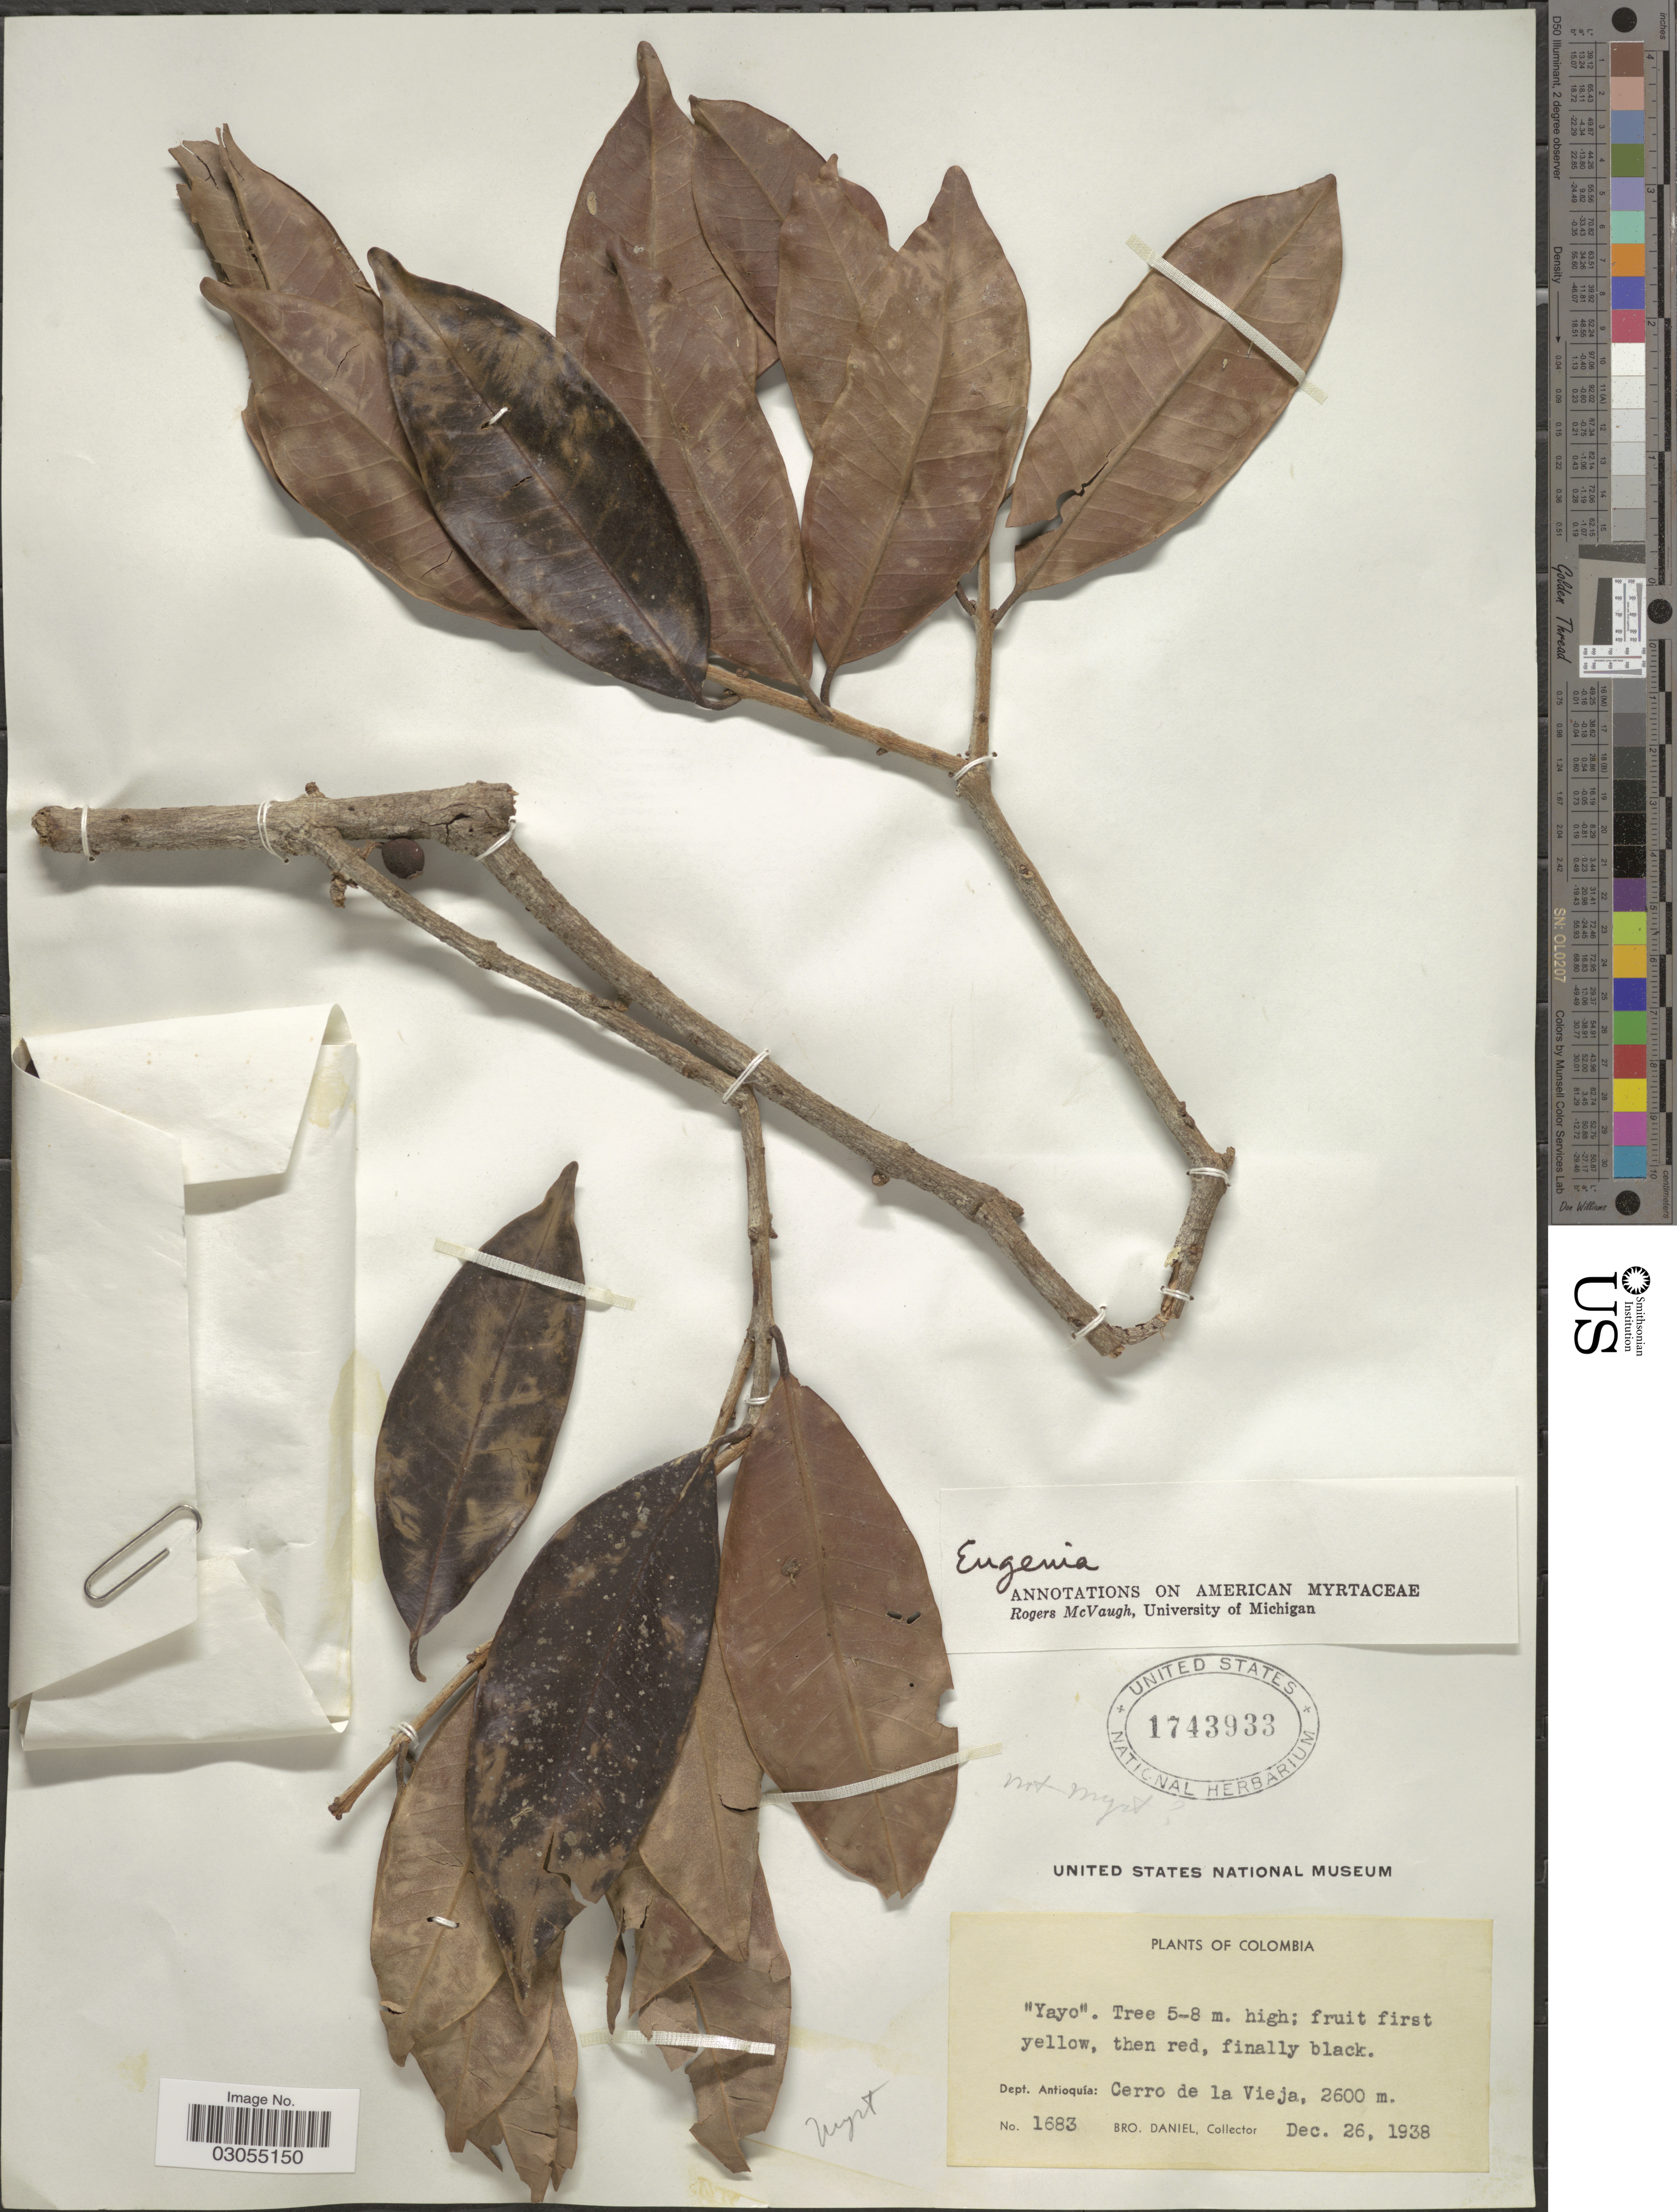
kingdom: Plantae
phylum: Tracheophyta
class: Magnoliopsida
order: Myrtales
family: Myrtaceae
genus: Eugenia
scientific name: Eugenia sp.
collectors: Bro. Daniel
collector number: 1683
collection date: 1938-12-26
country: Colombia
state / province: Antioquia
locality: Cerro de la Vieja.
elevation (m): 2600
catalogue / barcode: US 1743933